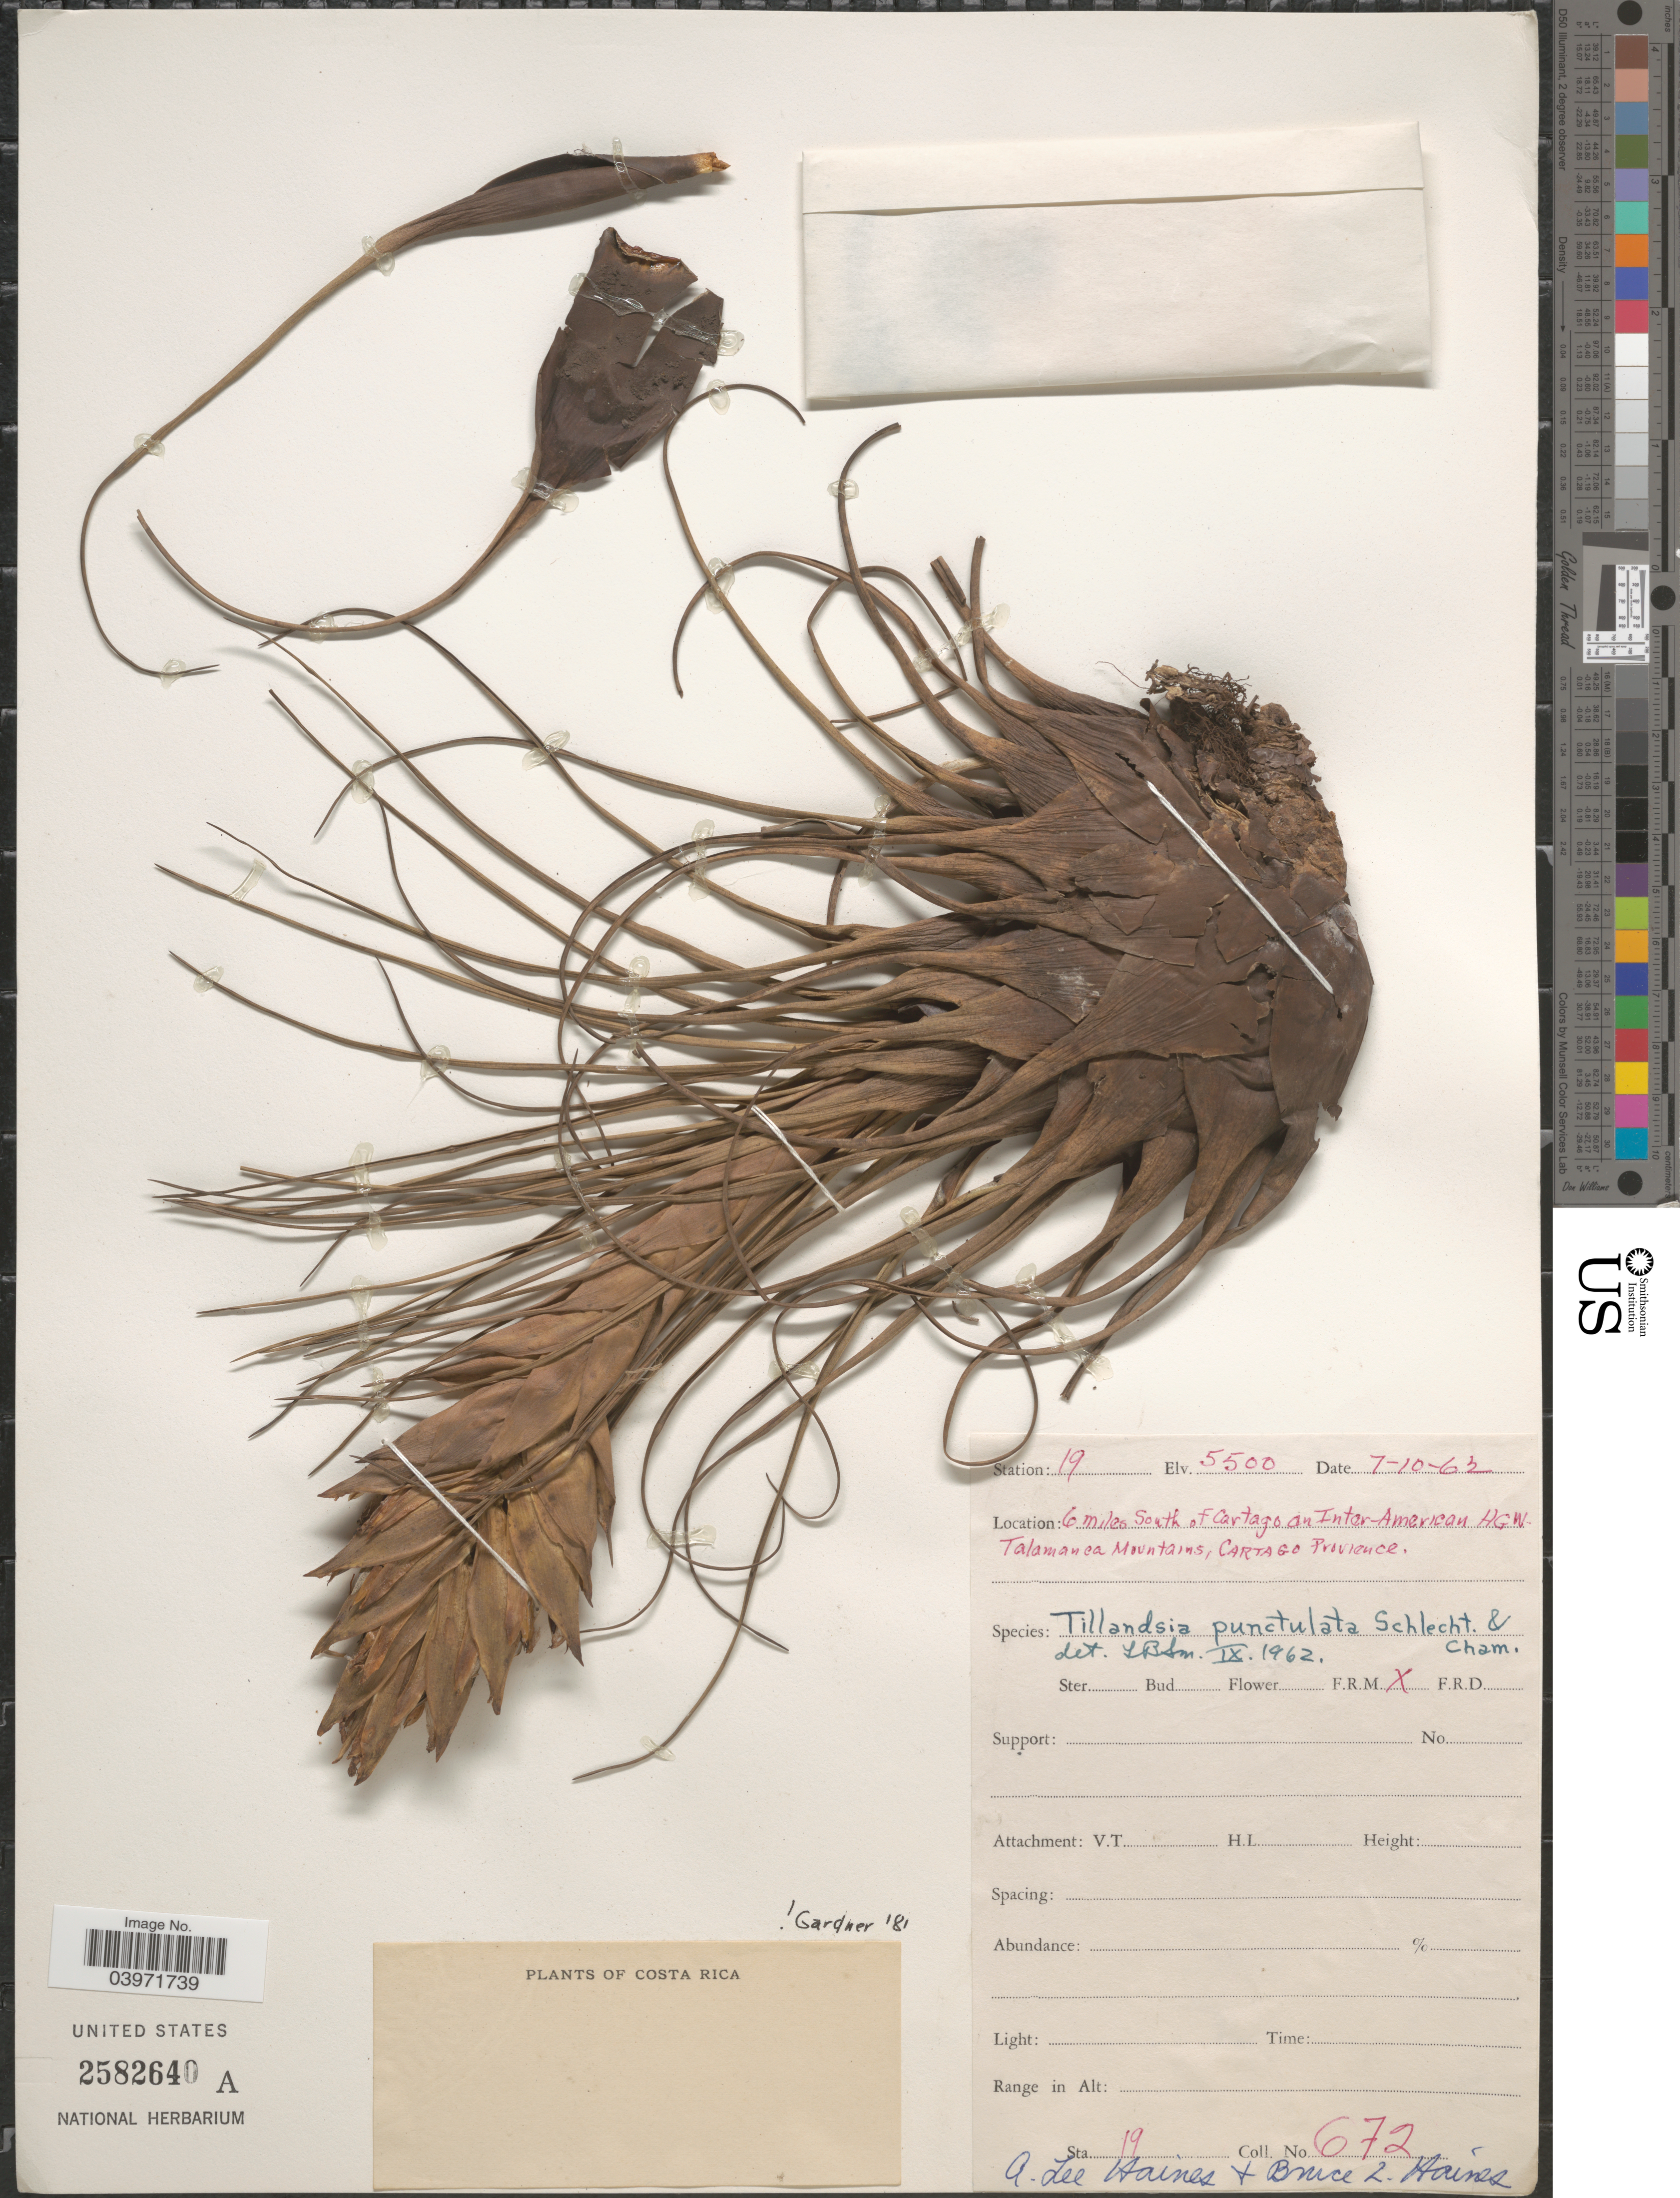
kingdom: Plantae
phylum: Tracheophyta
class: Liliopsida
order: Poales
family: Bromeliaceae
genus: Tillandsia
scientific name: Tillandsia punctulata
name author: Schltdl. & Cham.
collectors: A. L. Haines & B. L. Haines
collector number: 672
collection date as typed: Transcribed d/m/y: 7/10/63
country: Costa Rica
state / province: Cartago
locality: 6 miles south of Cartago on Inter-American HGW. Talamanca Mountains.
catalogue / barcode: US 2582640A